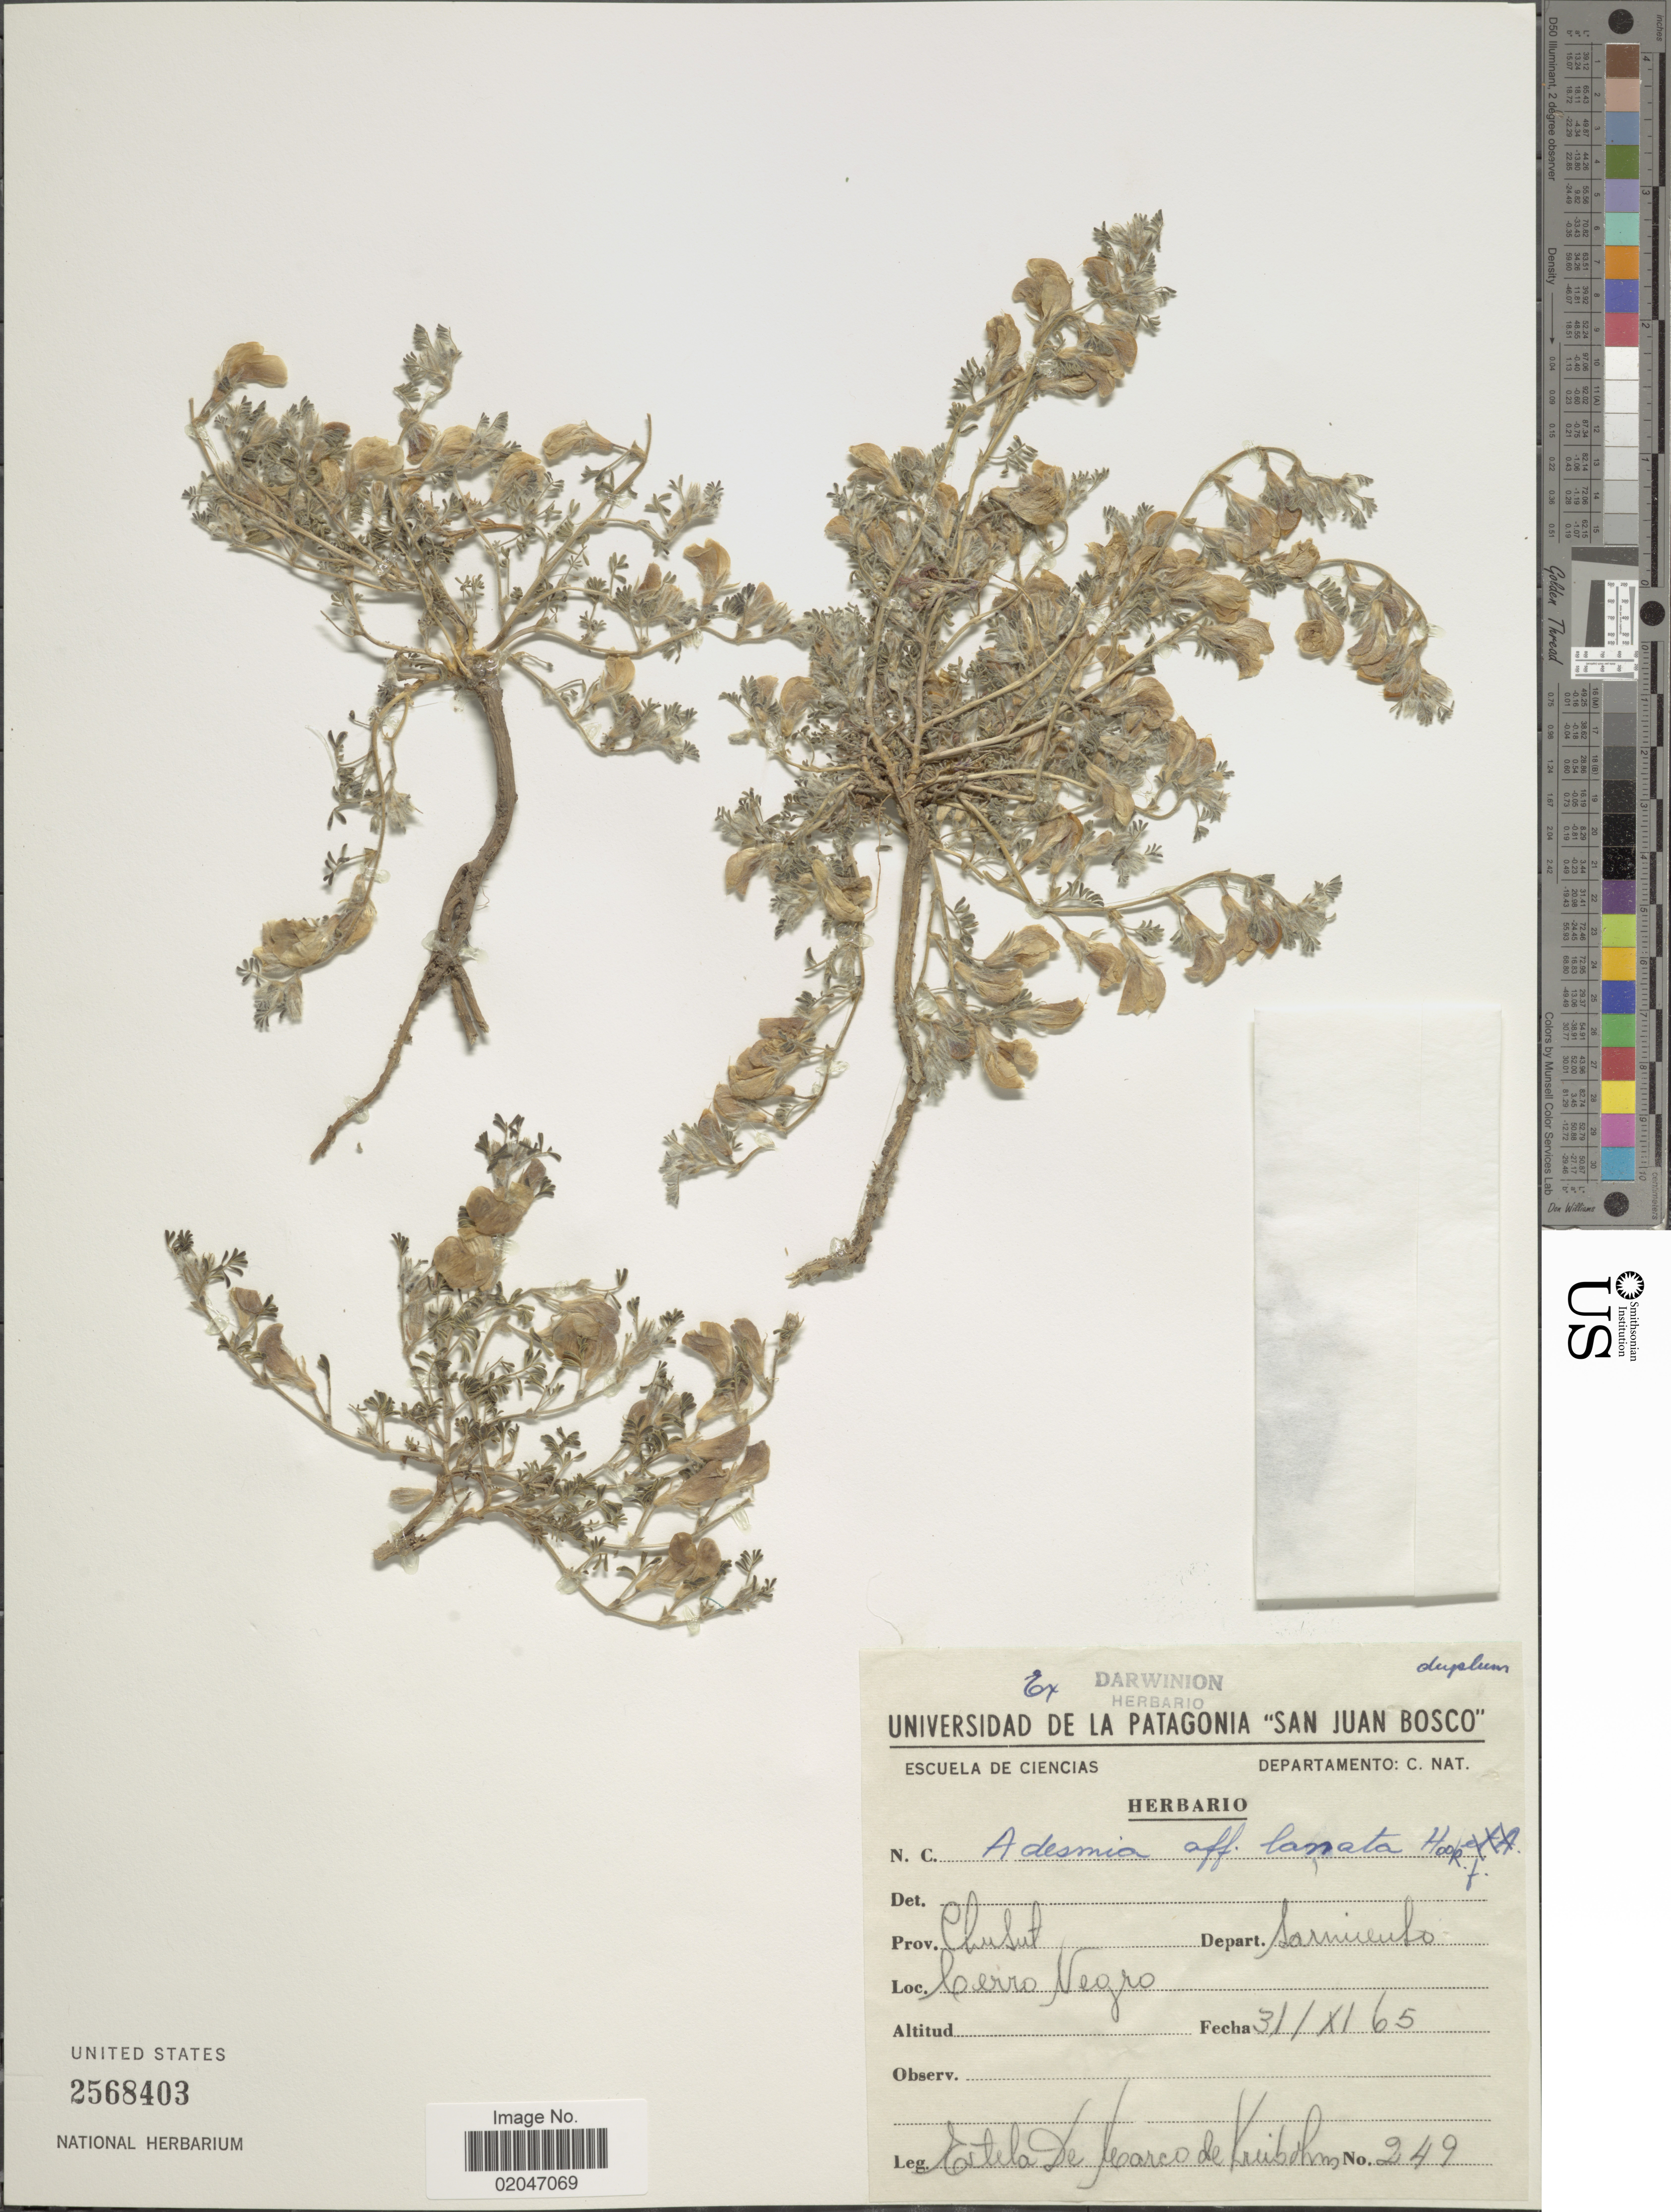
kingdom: Plantae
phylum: Tracheophyta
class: Magnoliopsida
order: Fabales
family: Fabaceae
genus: Adesmia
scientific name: Adesmia lanata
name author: Hook. f.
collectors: E. Kreibohm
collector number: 249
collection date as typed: Transcribed d/m/y: 31/11/65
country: Argentina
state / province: Chubut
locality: Depart. Sarmiento, Cerro Negro.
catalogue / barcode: US 2568403